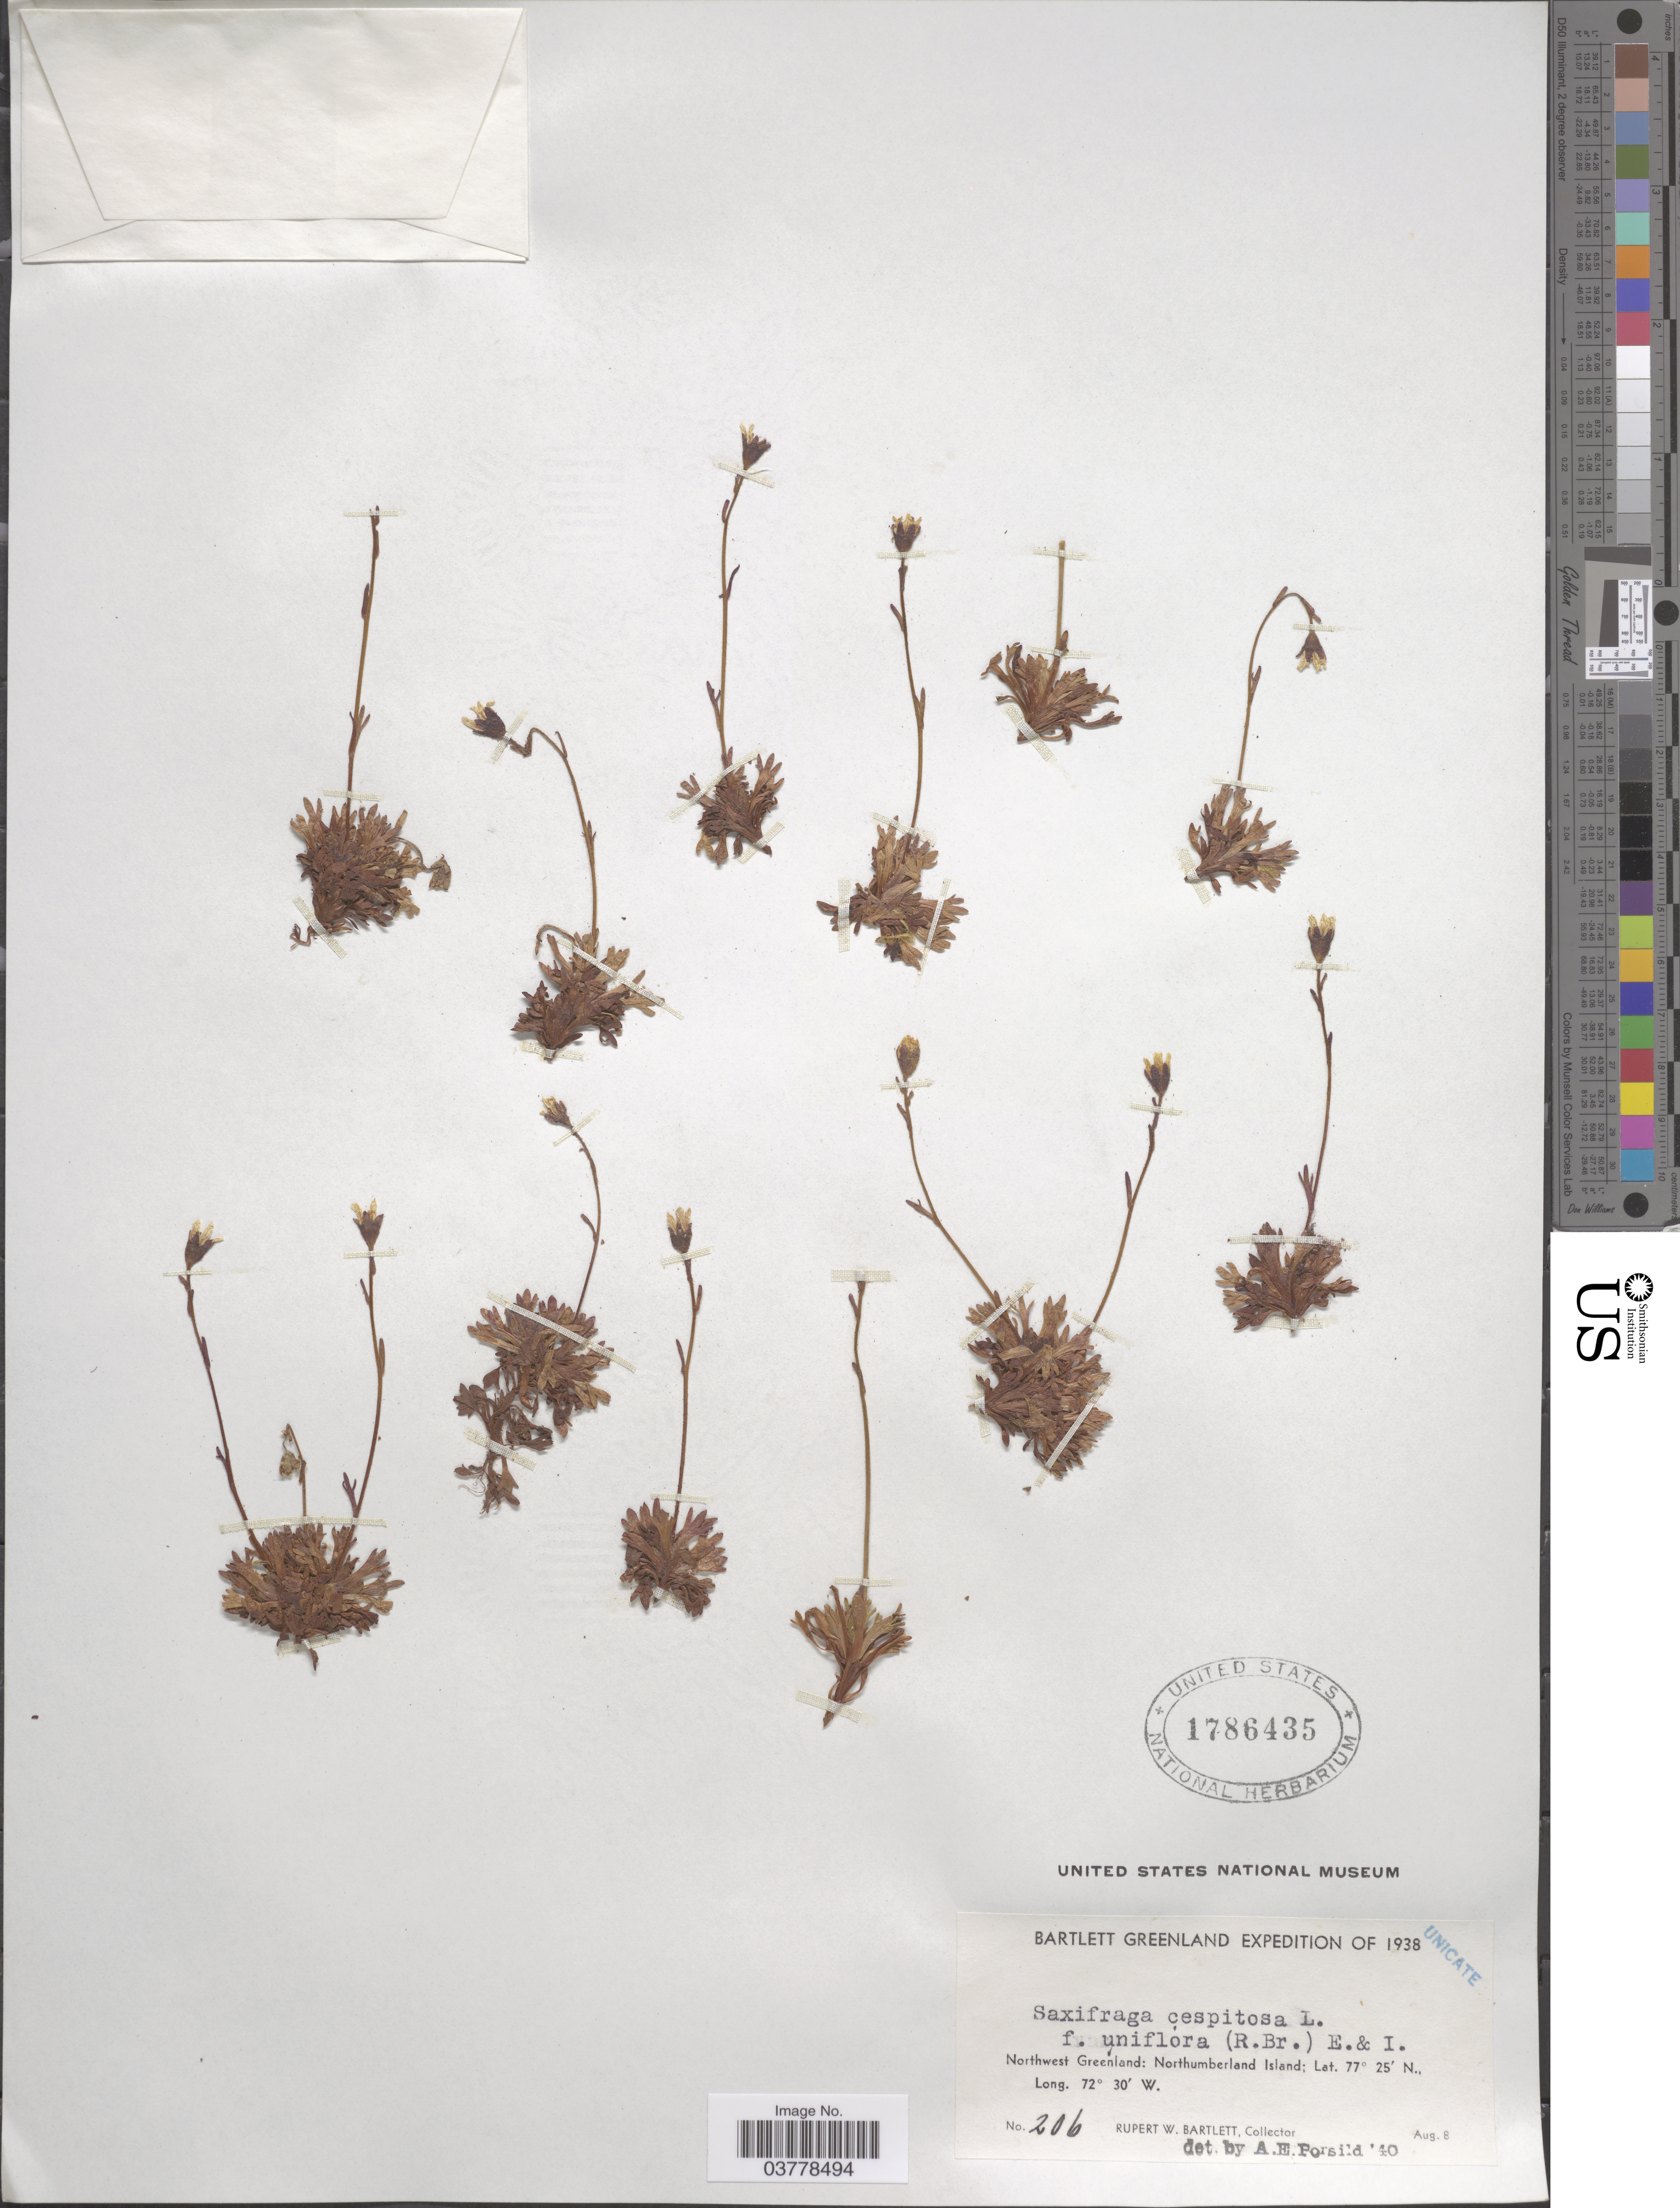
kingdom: Plantae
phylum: Tracheophyta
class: Magnoliopsida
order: Saxifragales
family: Saxifragaceae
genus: Saxifraga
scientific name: Saxifraga caespitosa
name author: L.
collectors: R. W. Bartlett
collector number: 206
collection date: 1938-08-08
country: Greenland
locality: Northwest Greenland: Northumberland Island.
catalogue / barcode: US 1786435